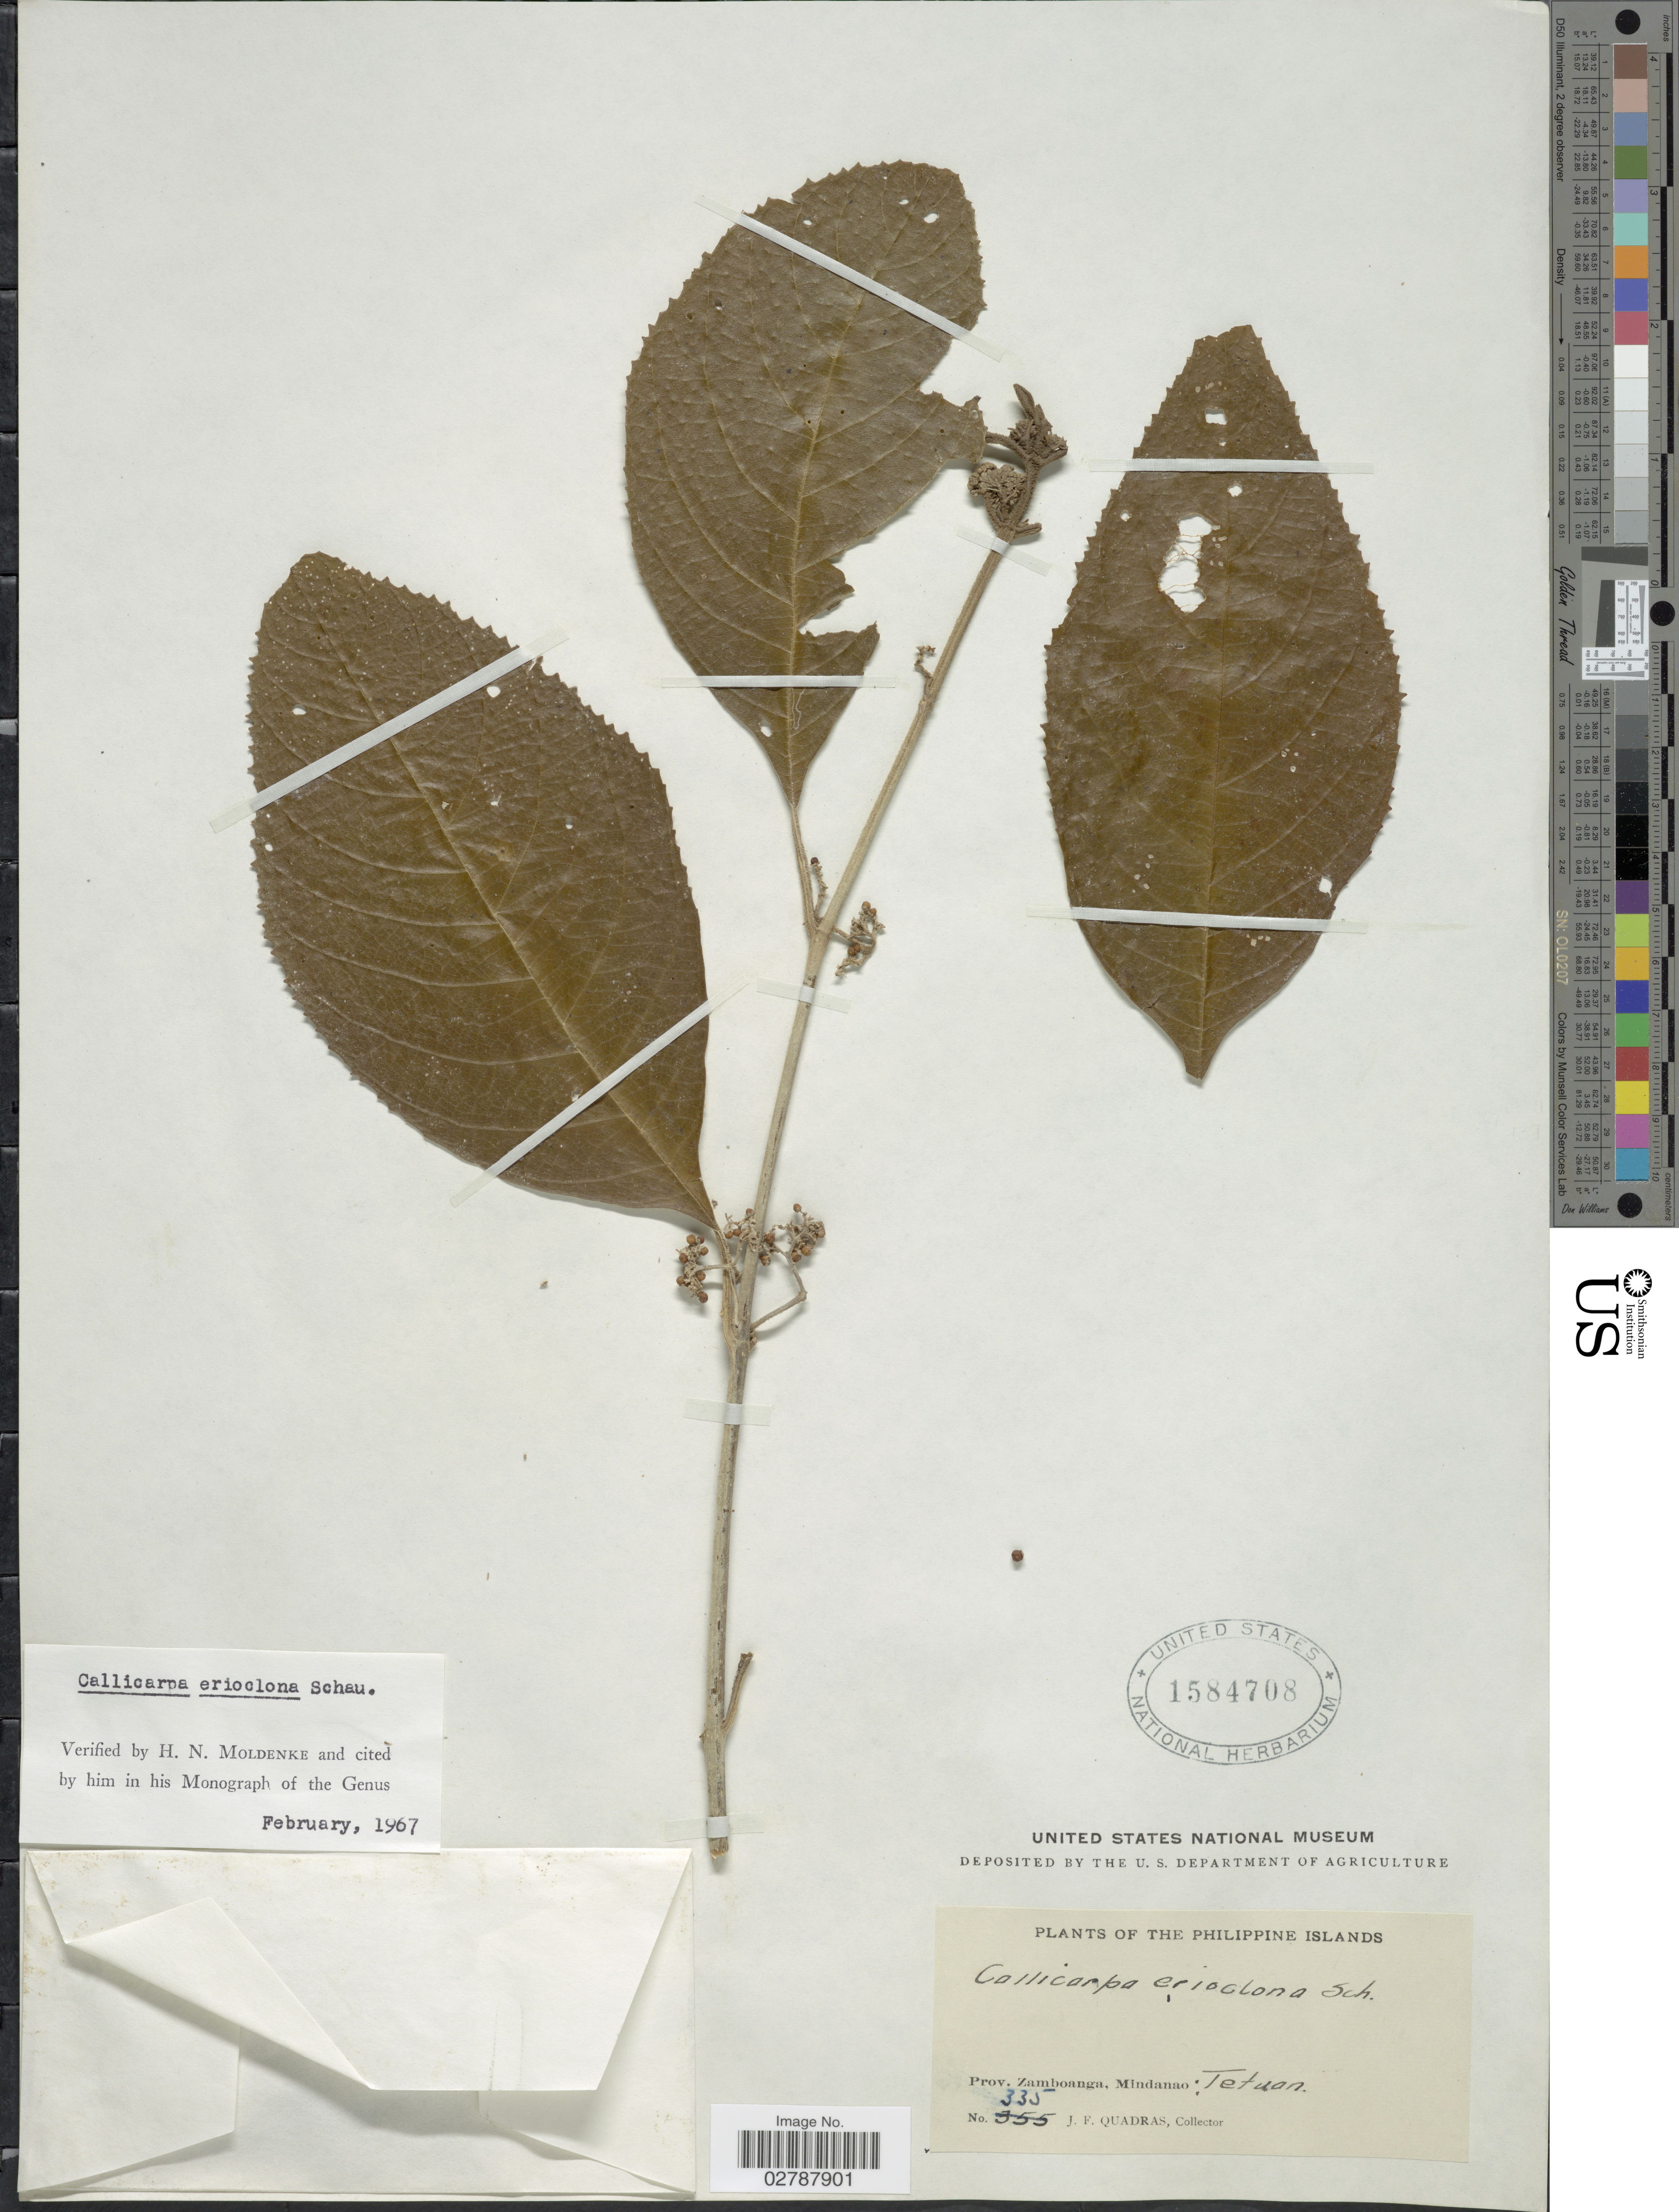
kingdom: Plantae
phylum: Tracheophyta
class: Magnoliopsida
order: Lamiales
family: Lamiaceae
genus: Callicarpa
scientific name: Callicarpa erioclona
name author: Schauer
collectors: J. Quadras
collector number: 335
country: Philippines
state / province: Zamboanga Peninsula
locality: The Philippine Islands. Prov. Zamboanga, Mindanao: Tetuan.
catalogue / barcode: US 1584708